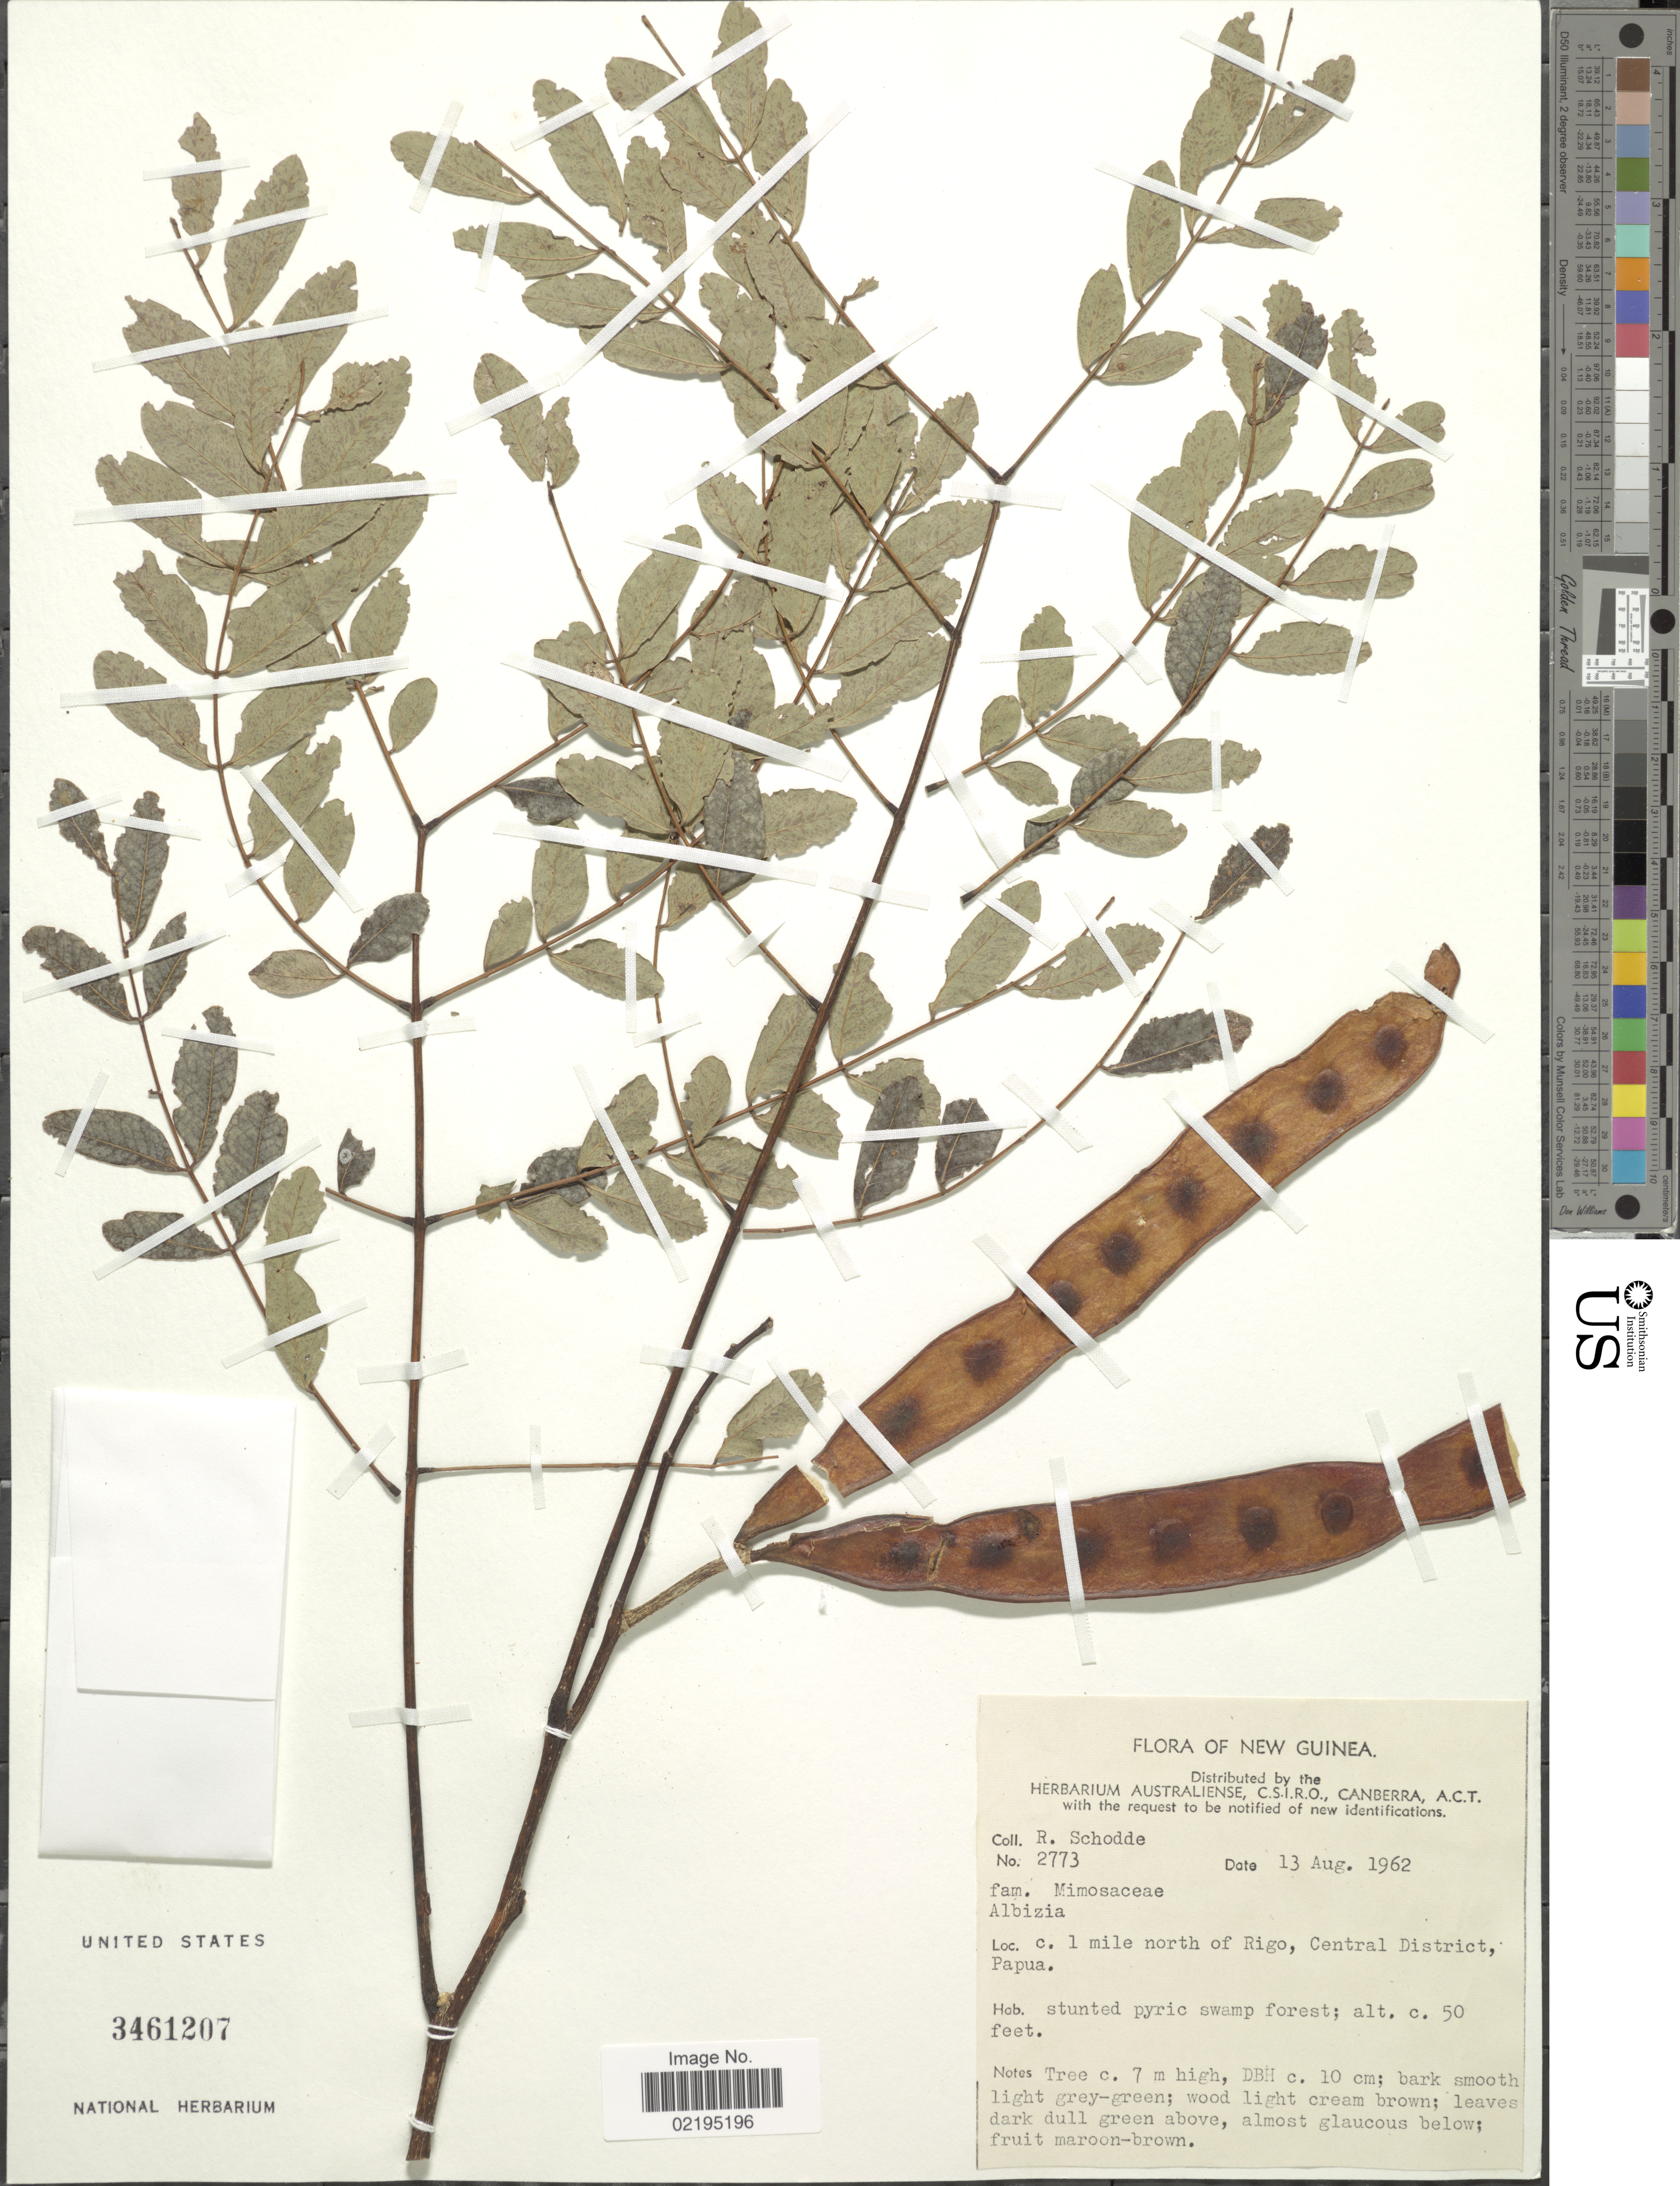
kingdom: Plantae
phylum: Tracheophyta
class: Magnoliopsida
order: Fabales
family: Fabaceae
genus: Albizia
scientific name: Albizia sp.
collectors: R. Schodde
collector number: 2773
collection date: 1962-08-13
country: Indonesia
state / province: Papua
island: New Guinea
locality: New Guinea, c. 1 mile north of Rigo, Central District, Papua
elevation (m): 15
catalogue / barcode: US 3461207